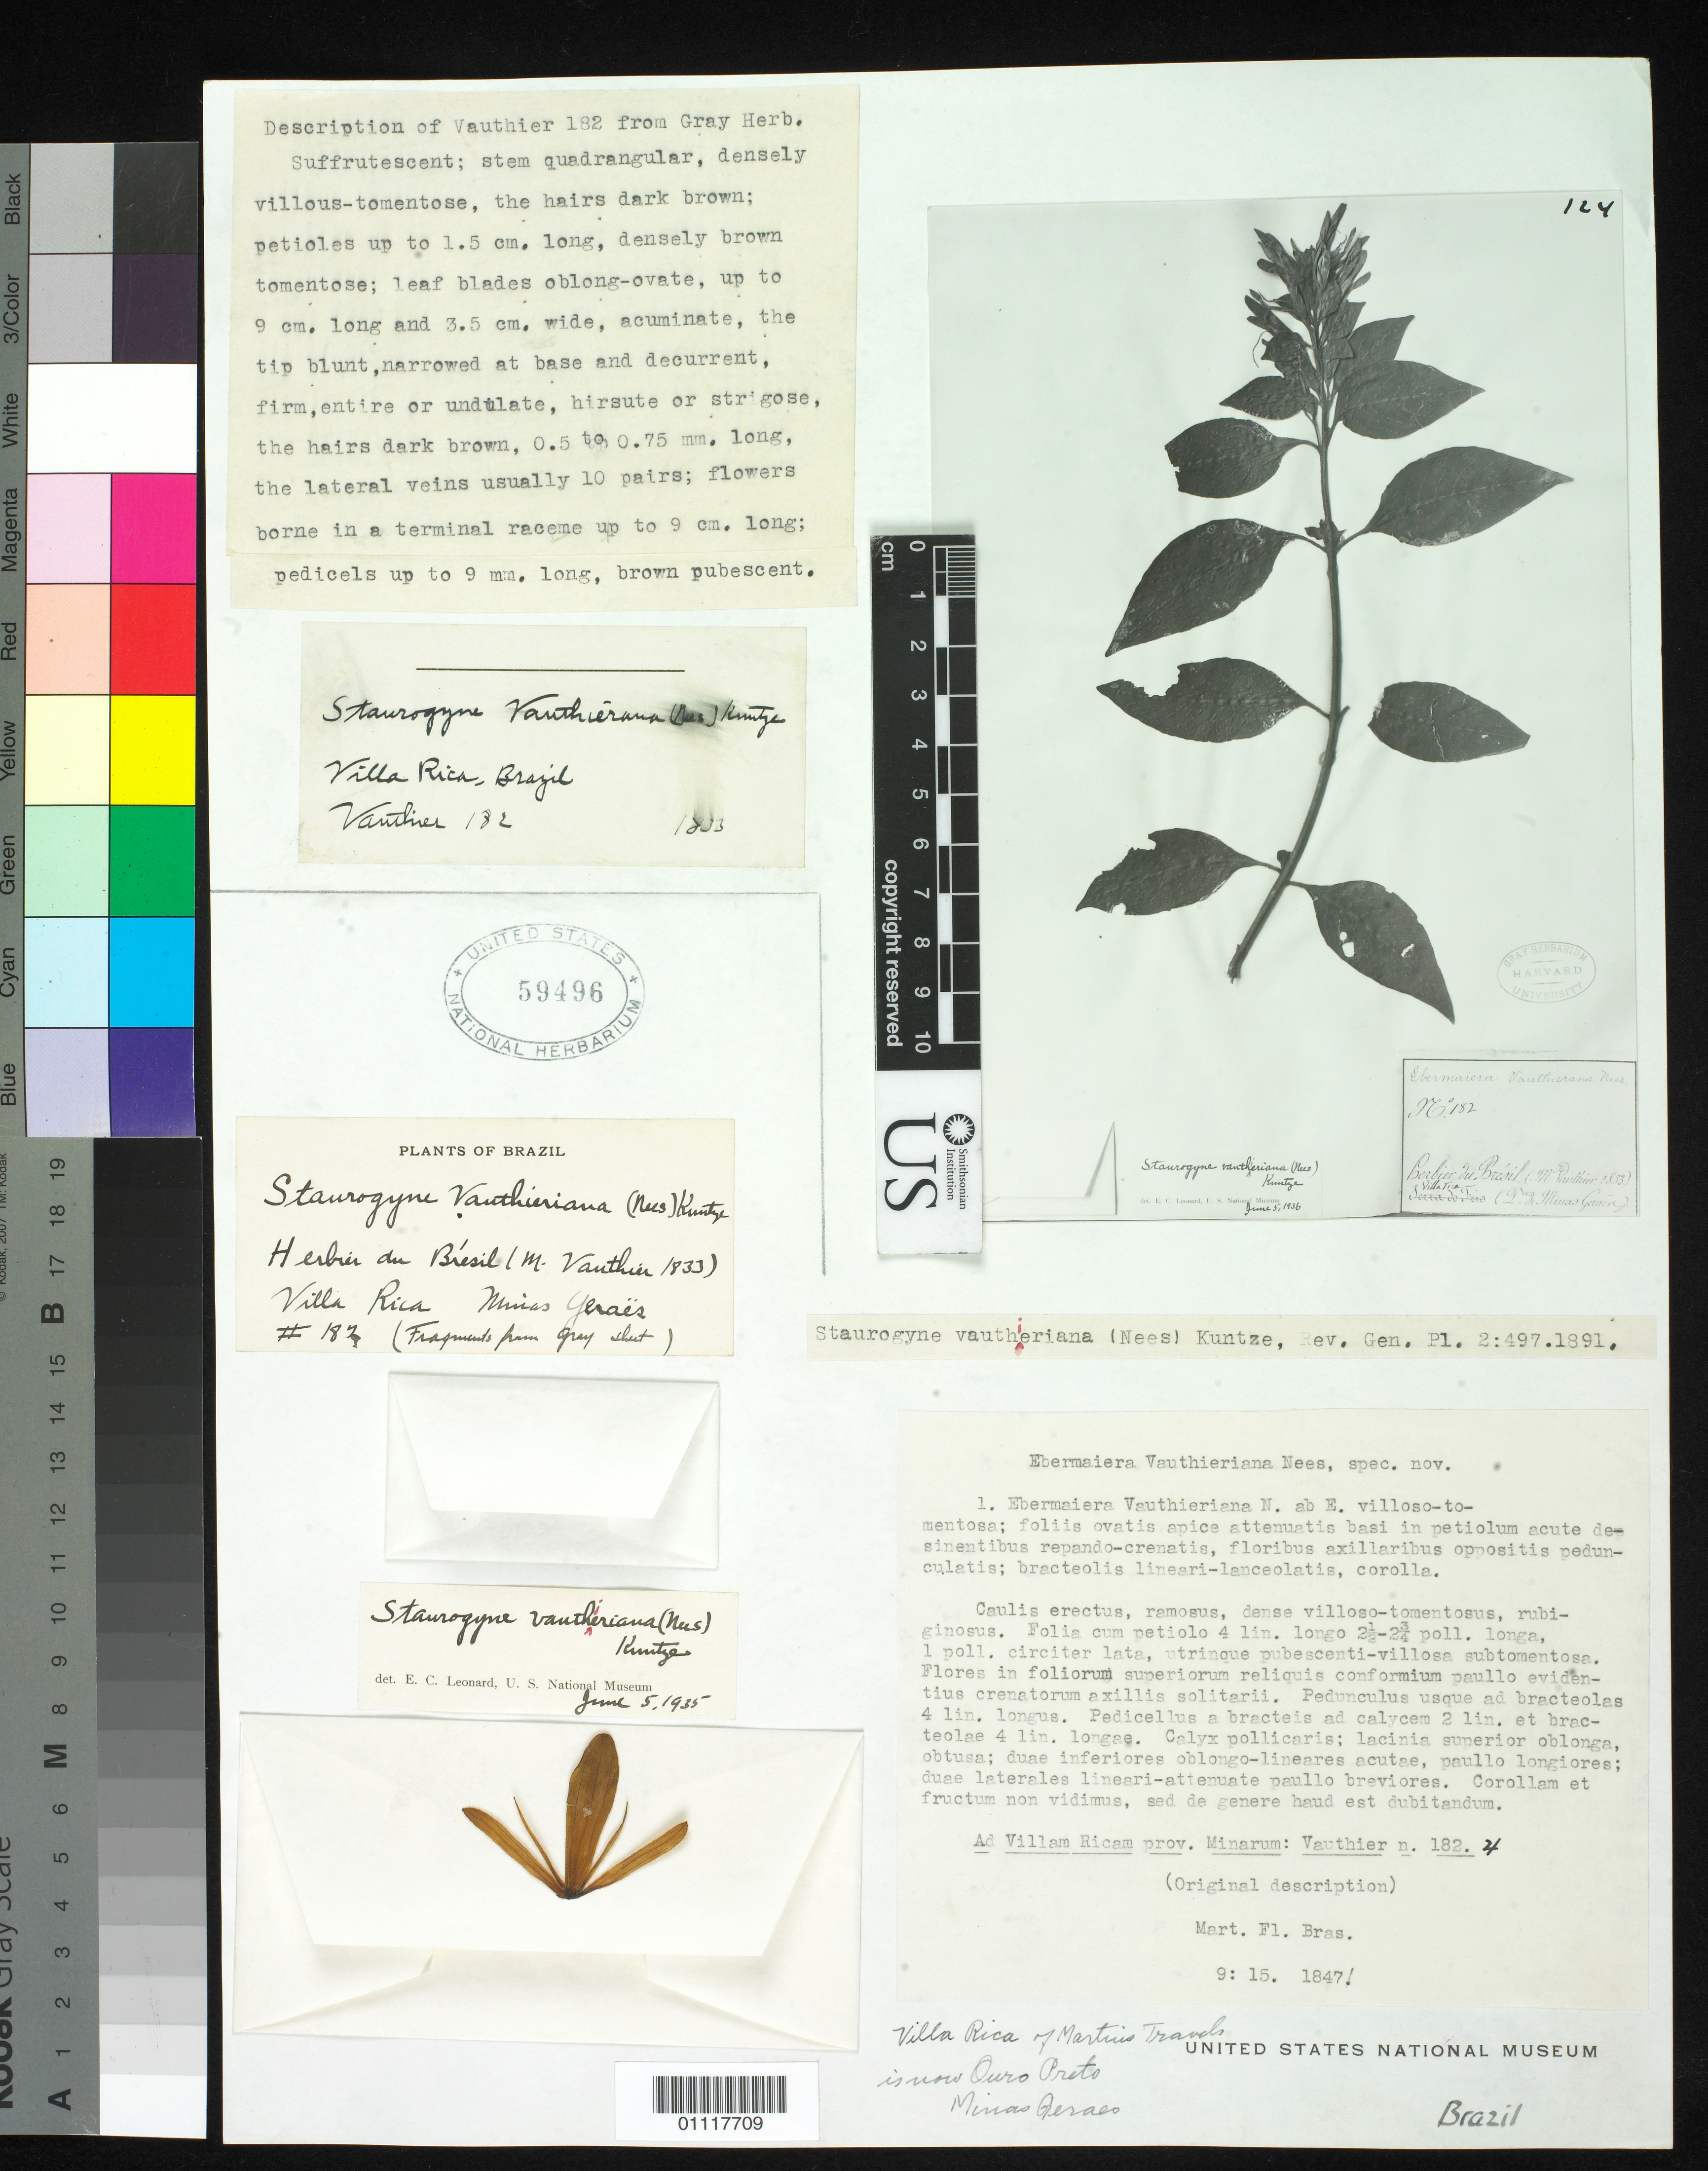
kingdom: Plantae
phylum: Tracheophyta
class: Magnoliopsida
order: Lamiales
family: Acanthaceae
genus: Ebermaiera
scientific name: Ebermaiera vauthieriana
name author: Nees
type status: Isotype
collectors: M. Vauthier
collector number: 182. 4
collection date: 1847-09-15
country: Brazil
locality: Villa Rica, Minas Geraes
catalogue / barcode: US 59496